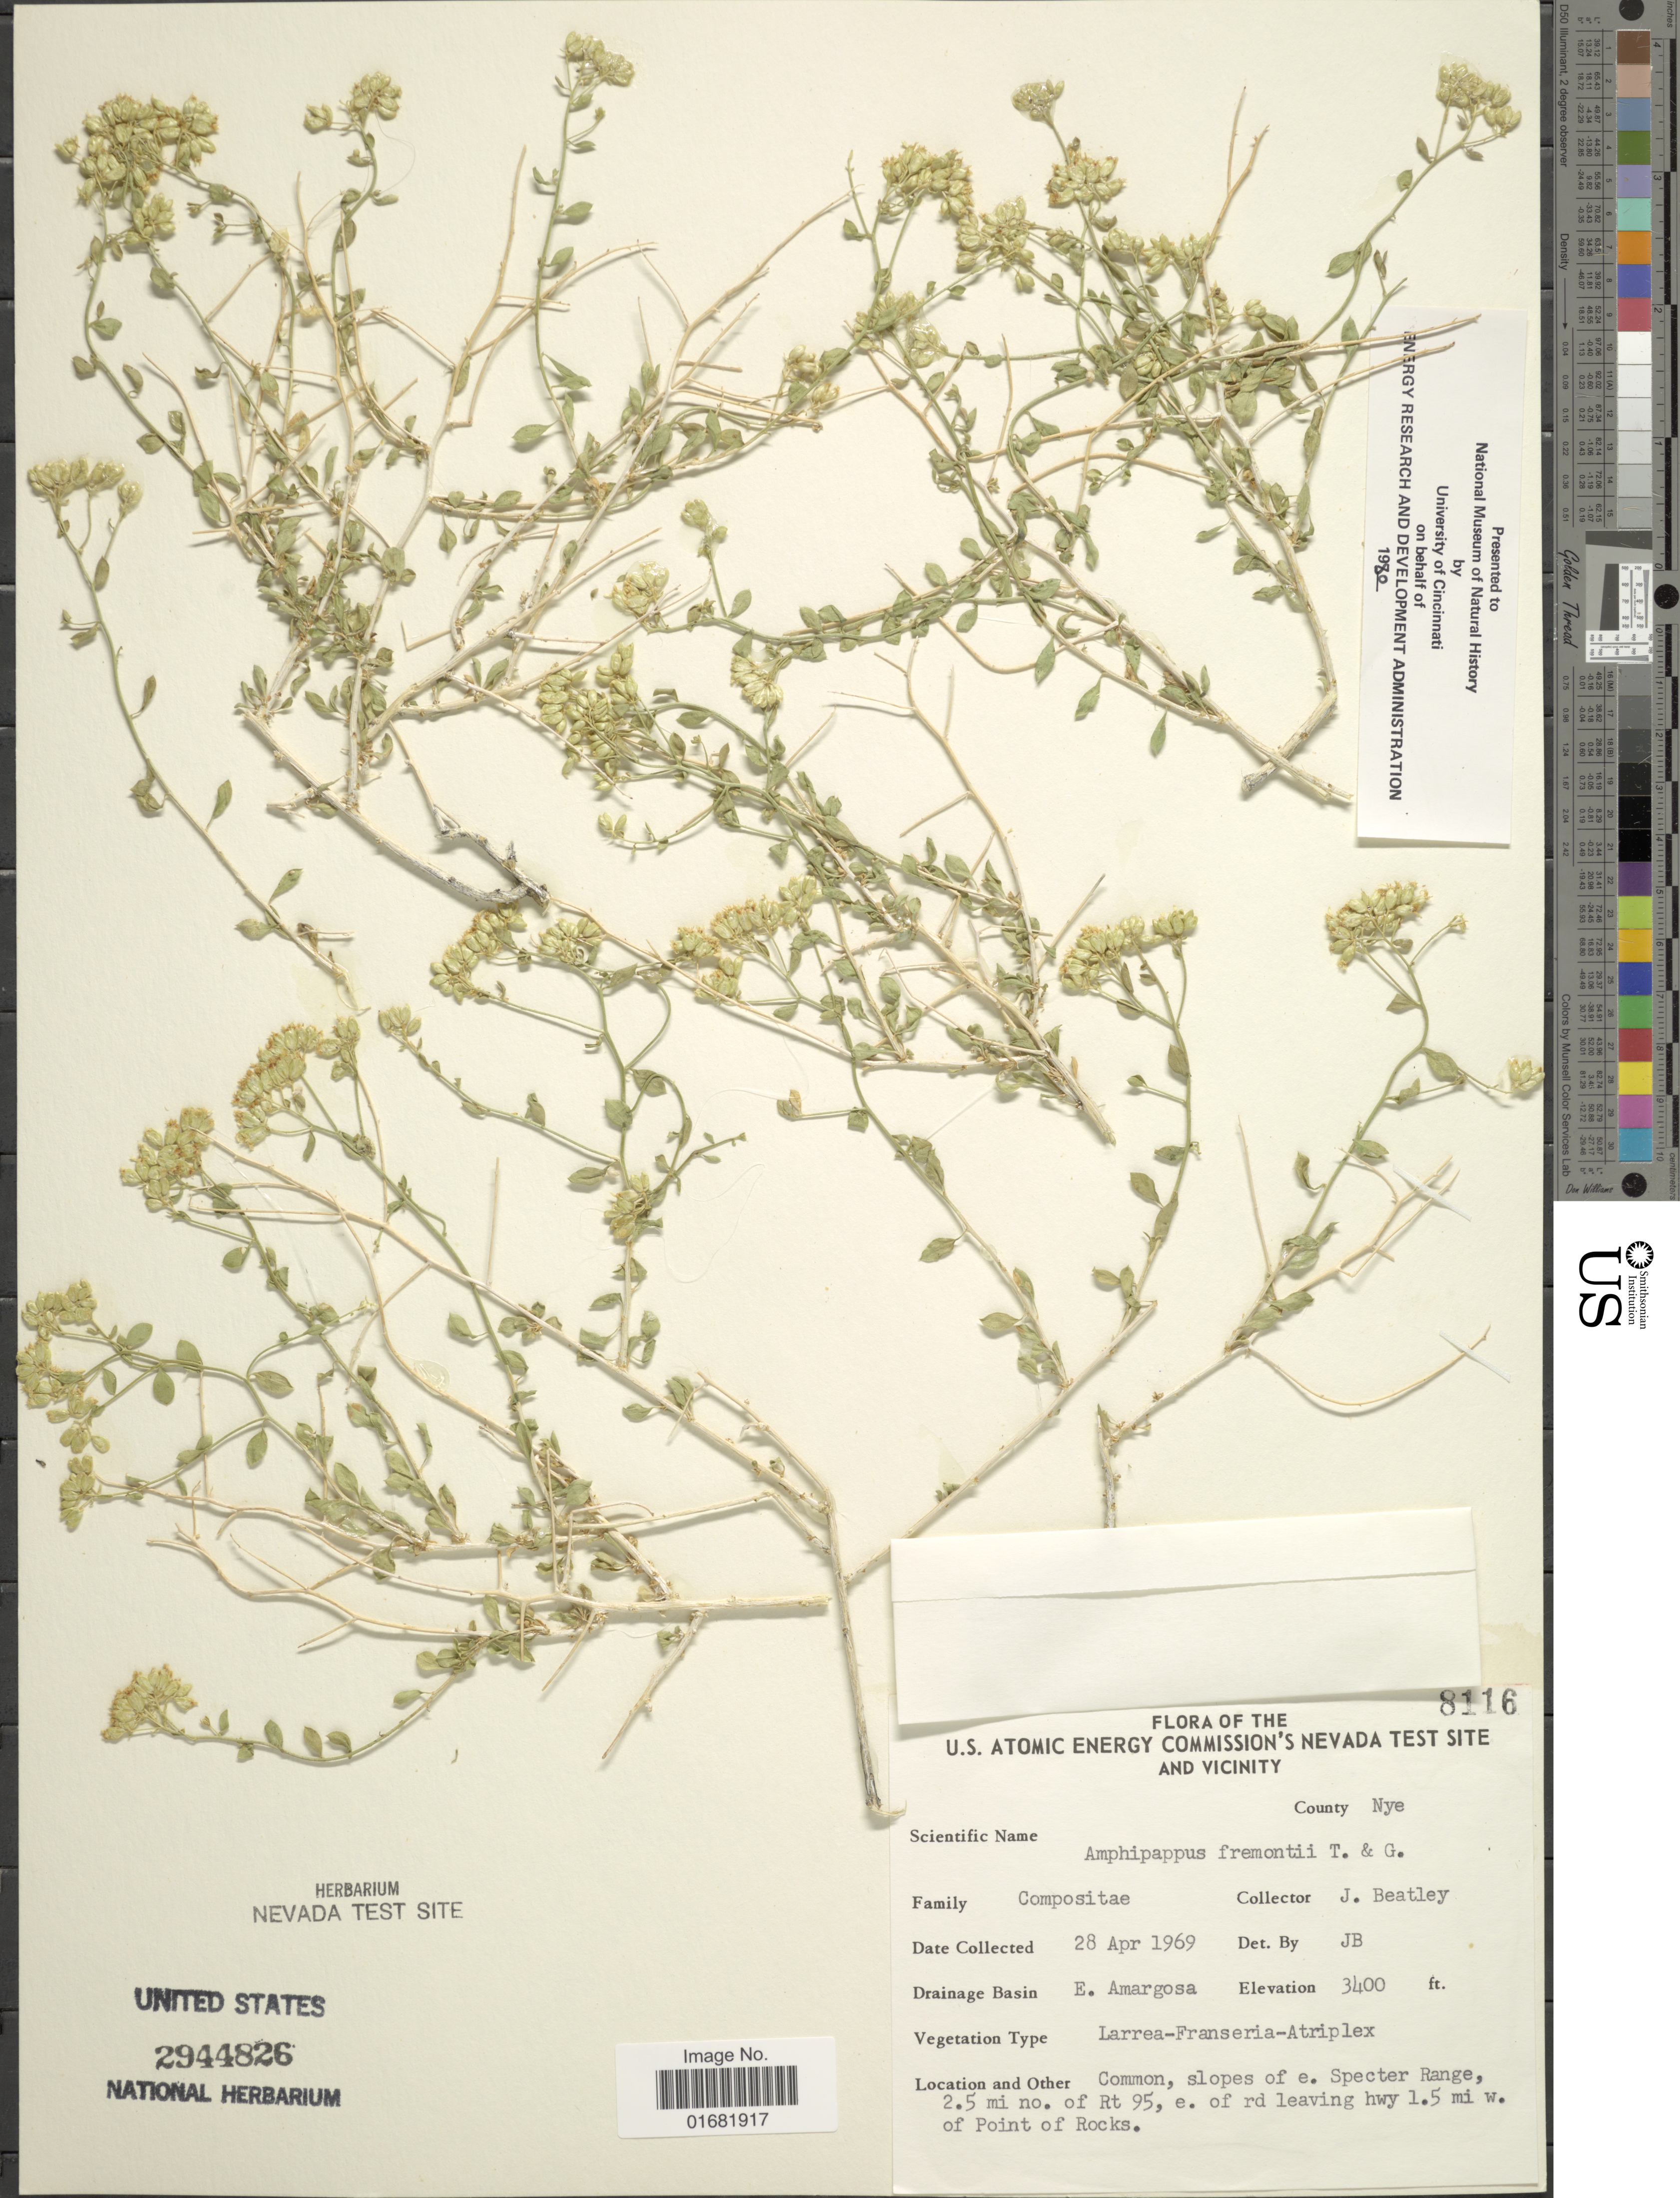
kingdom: Plantae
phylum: Tracheophyta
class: Magnoliopsida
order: Asterales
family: Asteraceae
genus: Amphipappus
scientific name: Amphipappus fremontii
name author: Torr. & A. Gray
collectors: J. C. Beatley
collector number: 8116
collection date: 1969-04-28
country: United States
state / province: Nevada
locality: U.S. Atomic Energy Commission's Nevada Test Site and vicinity. County Nye. Drainage Basin E. Amargosa. Slopes of e. Specter Range, 2.5 mi no. of Rt 95, e. of rd leaving hwy 1.5 mi w. of Point of Rocks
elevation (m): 1036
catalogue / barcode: US 2944826